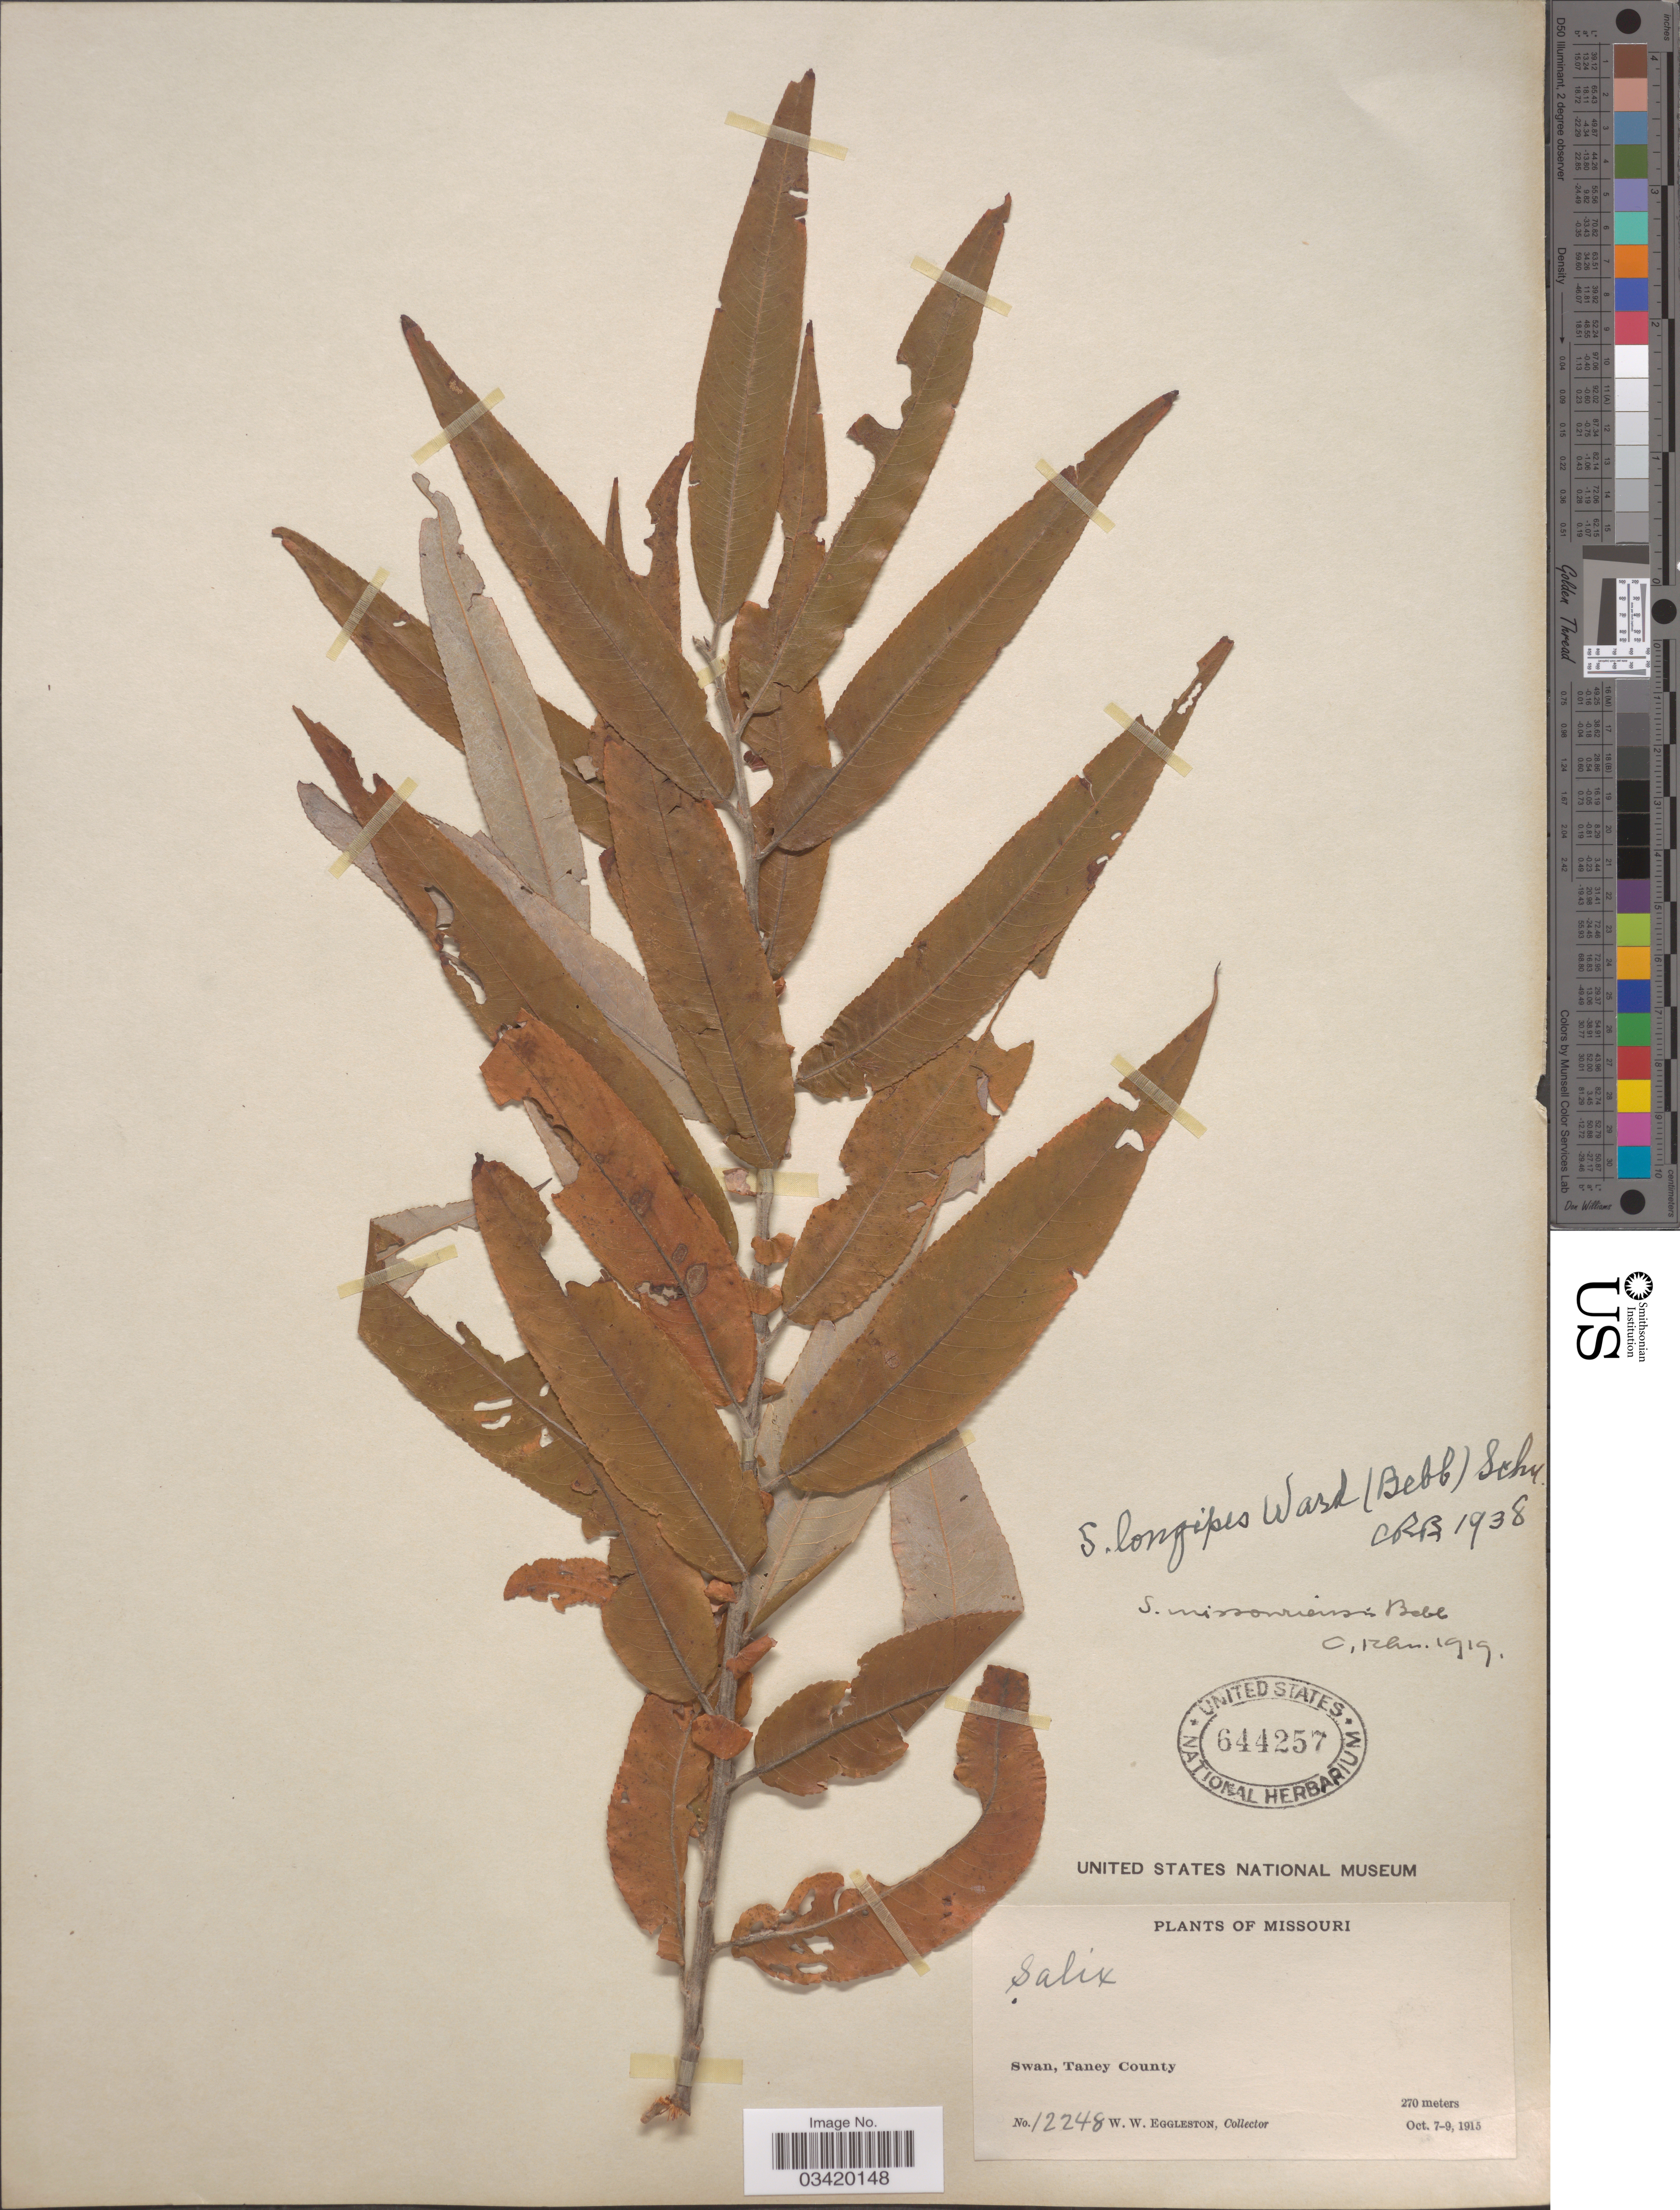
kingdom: Plantae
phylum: Tracheophyta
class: Magnoliopsida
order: Malpighiales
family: Salicaceae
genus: Salix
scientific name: Salix caroliniana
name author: Michx.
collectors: W. W. Eggleston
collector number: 12248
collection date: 1915-10-07/1915-10-09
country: United States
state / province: Missouri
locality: Swan, Taney County.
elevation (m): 270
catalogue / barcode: US 644257